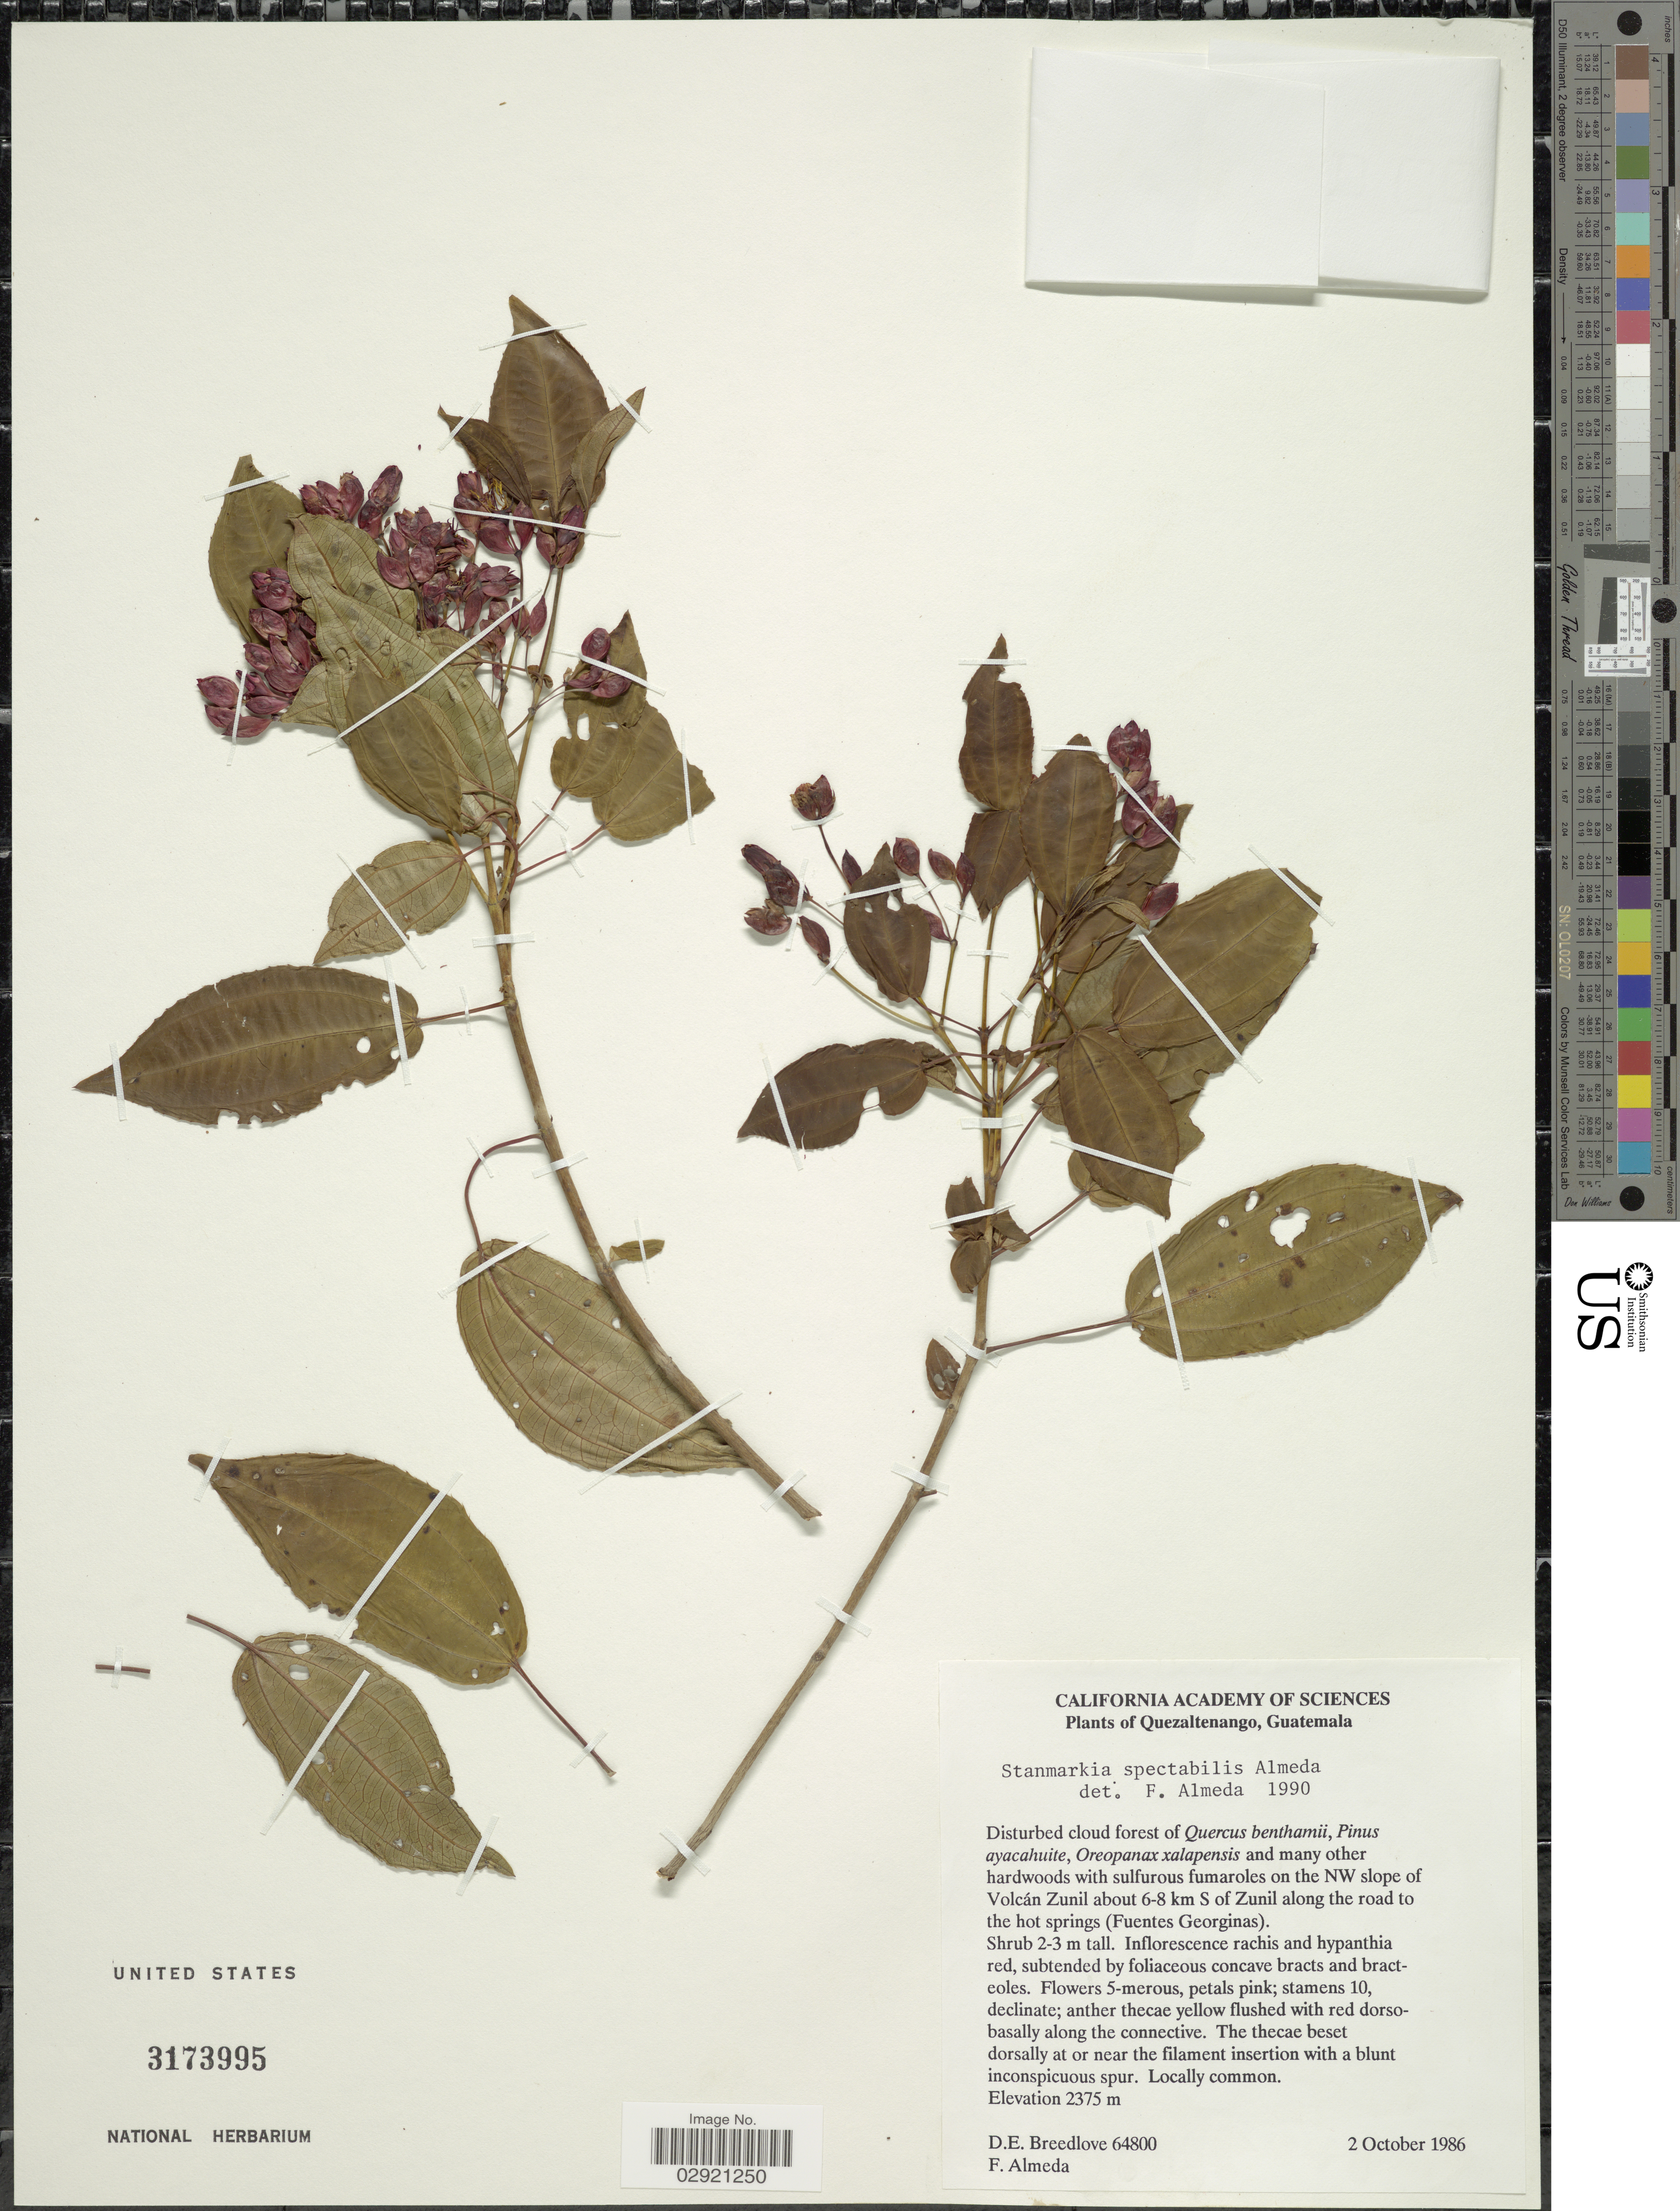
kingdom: Plantae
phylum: Tracheophyta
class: Magnoliopsida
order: Myrtales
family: Melastomataceae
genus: Stanmarkia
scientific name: Stanmarkia spectabilis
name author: Almeda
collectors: D. E. Breedlove & F. Almeda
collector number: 64800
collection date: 1986-10-02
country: Guatemala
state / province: Quetzaltenango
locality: On the NW slope of Volcán Zunil about 6-8 km S of Zunil along the road to the hot springs (Fuentes Georginas).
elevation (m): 2375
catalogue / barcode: US 3173995